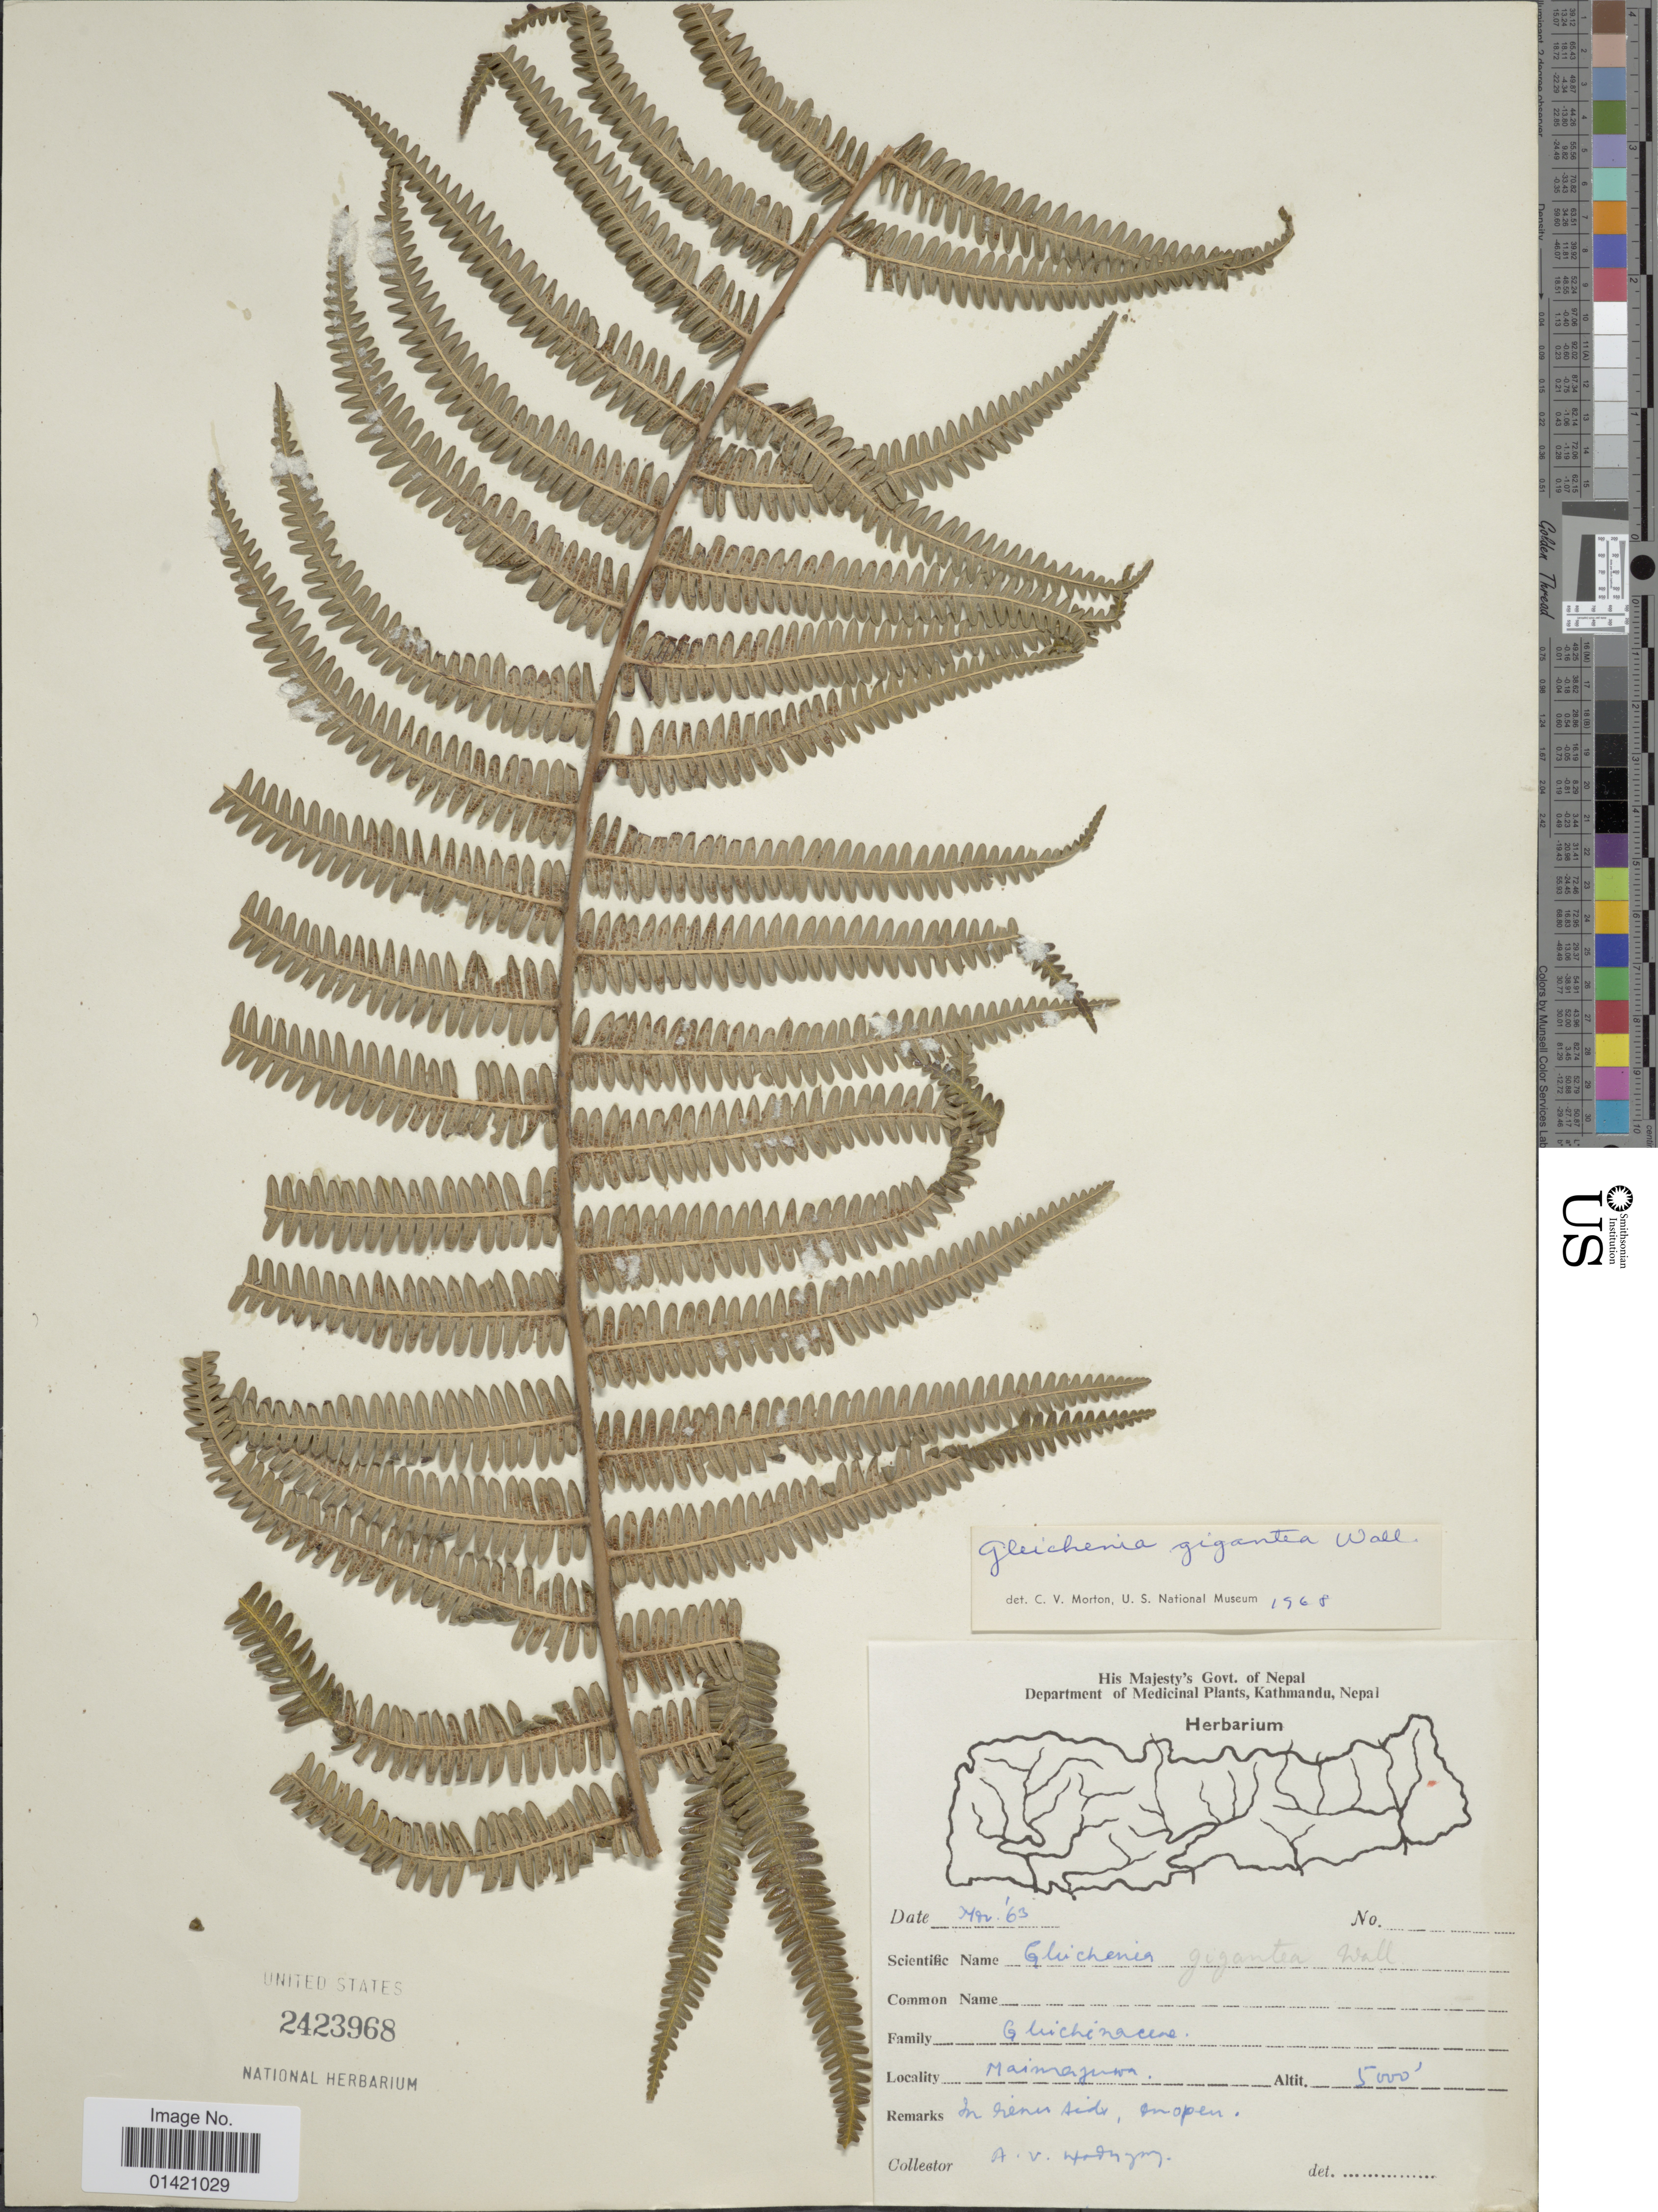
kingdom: Plantae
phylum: Tracheophyta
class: Polypodiopsida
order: Gleicheniales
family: Gleicheniaceae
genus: Diplopterygium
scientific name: Diplopterygium giganteum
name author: (Wall. ex Hook.) Nakai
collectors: A. V. Upadhyay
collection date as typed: Transcribed d/m/y: /11/63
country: Nepal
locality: His Majesty's Govt. of Nepal. Department of Medicinal Plants, Kathmandu. Maimaguwa. [interpreted]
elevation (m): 1524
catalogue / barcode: US 2423968